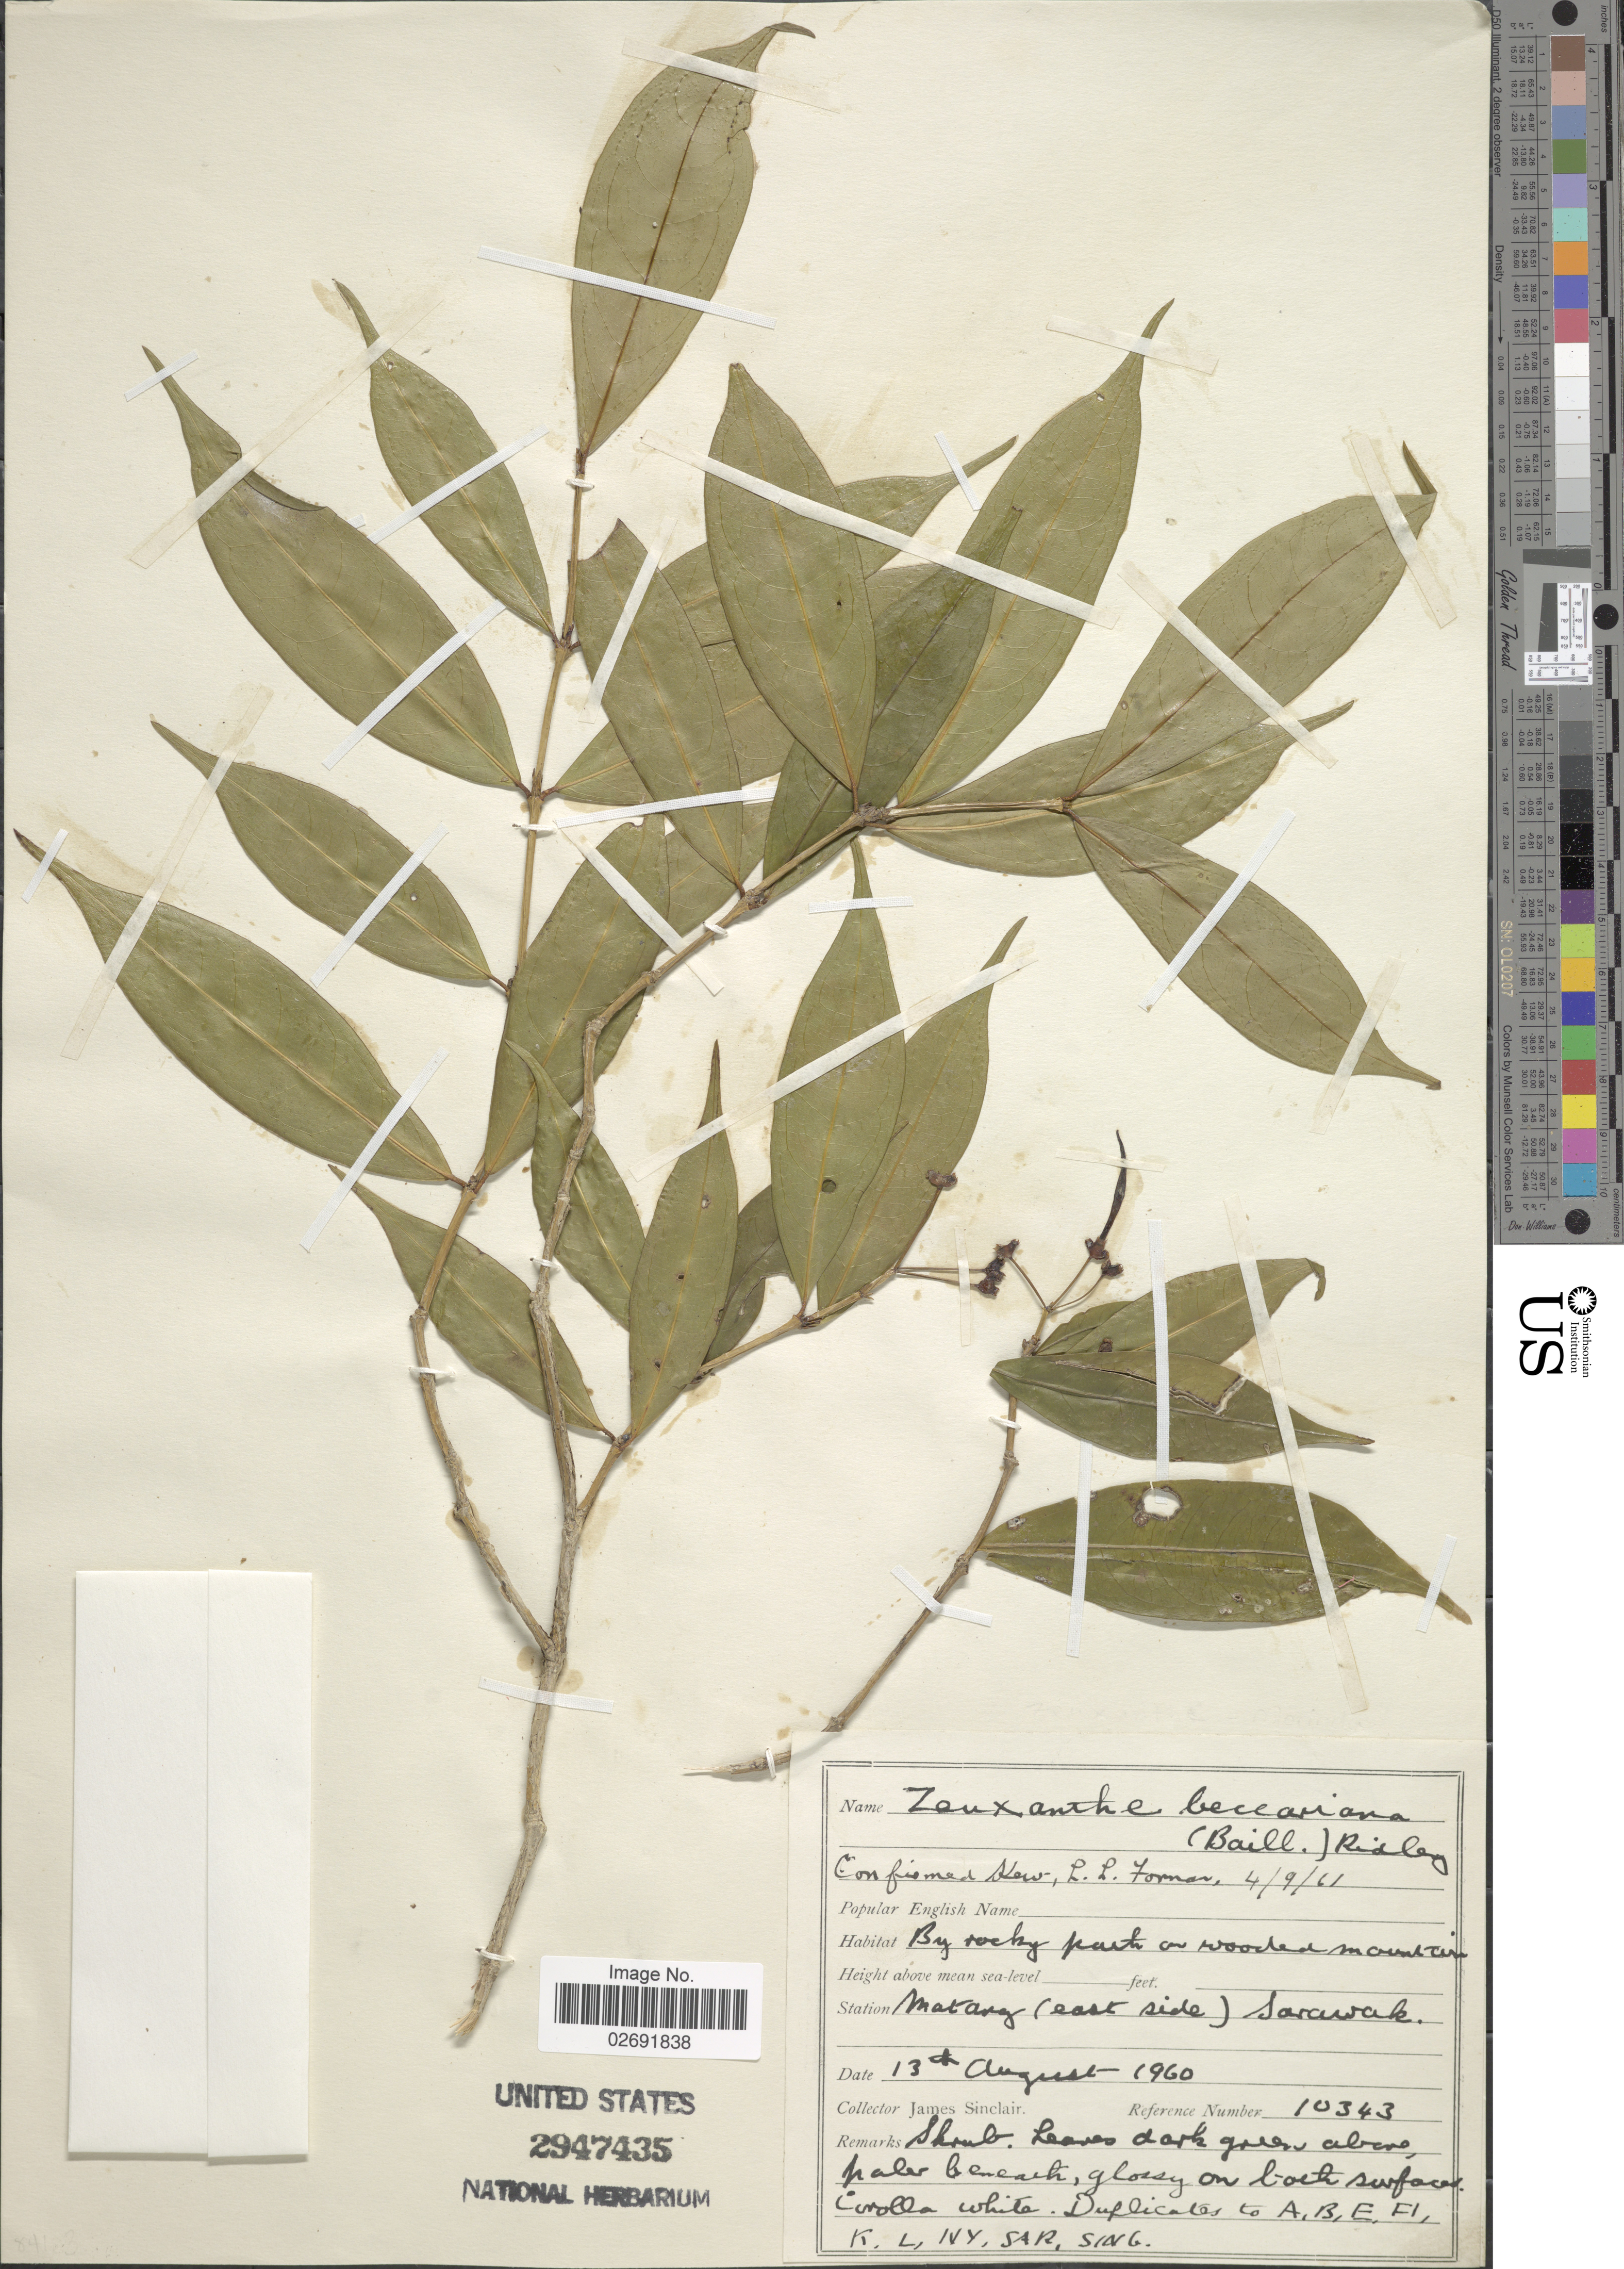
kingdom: Plantae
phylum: Tracheophyta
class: Magnoliopsida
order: Gentianales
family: Rubiaceae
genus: Prismatomeris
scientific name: Prismatomeris beccariana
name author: (Baill. ex K. Schum.) J.T. Johanss.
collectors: J. Sinclair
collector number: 10343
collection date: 1960-08-13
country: Malaysia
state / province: Sarawak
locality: By rocky park on wooded mountain, Matang (east side)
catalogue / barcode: US 2947435